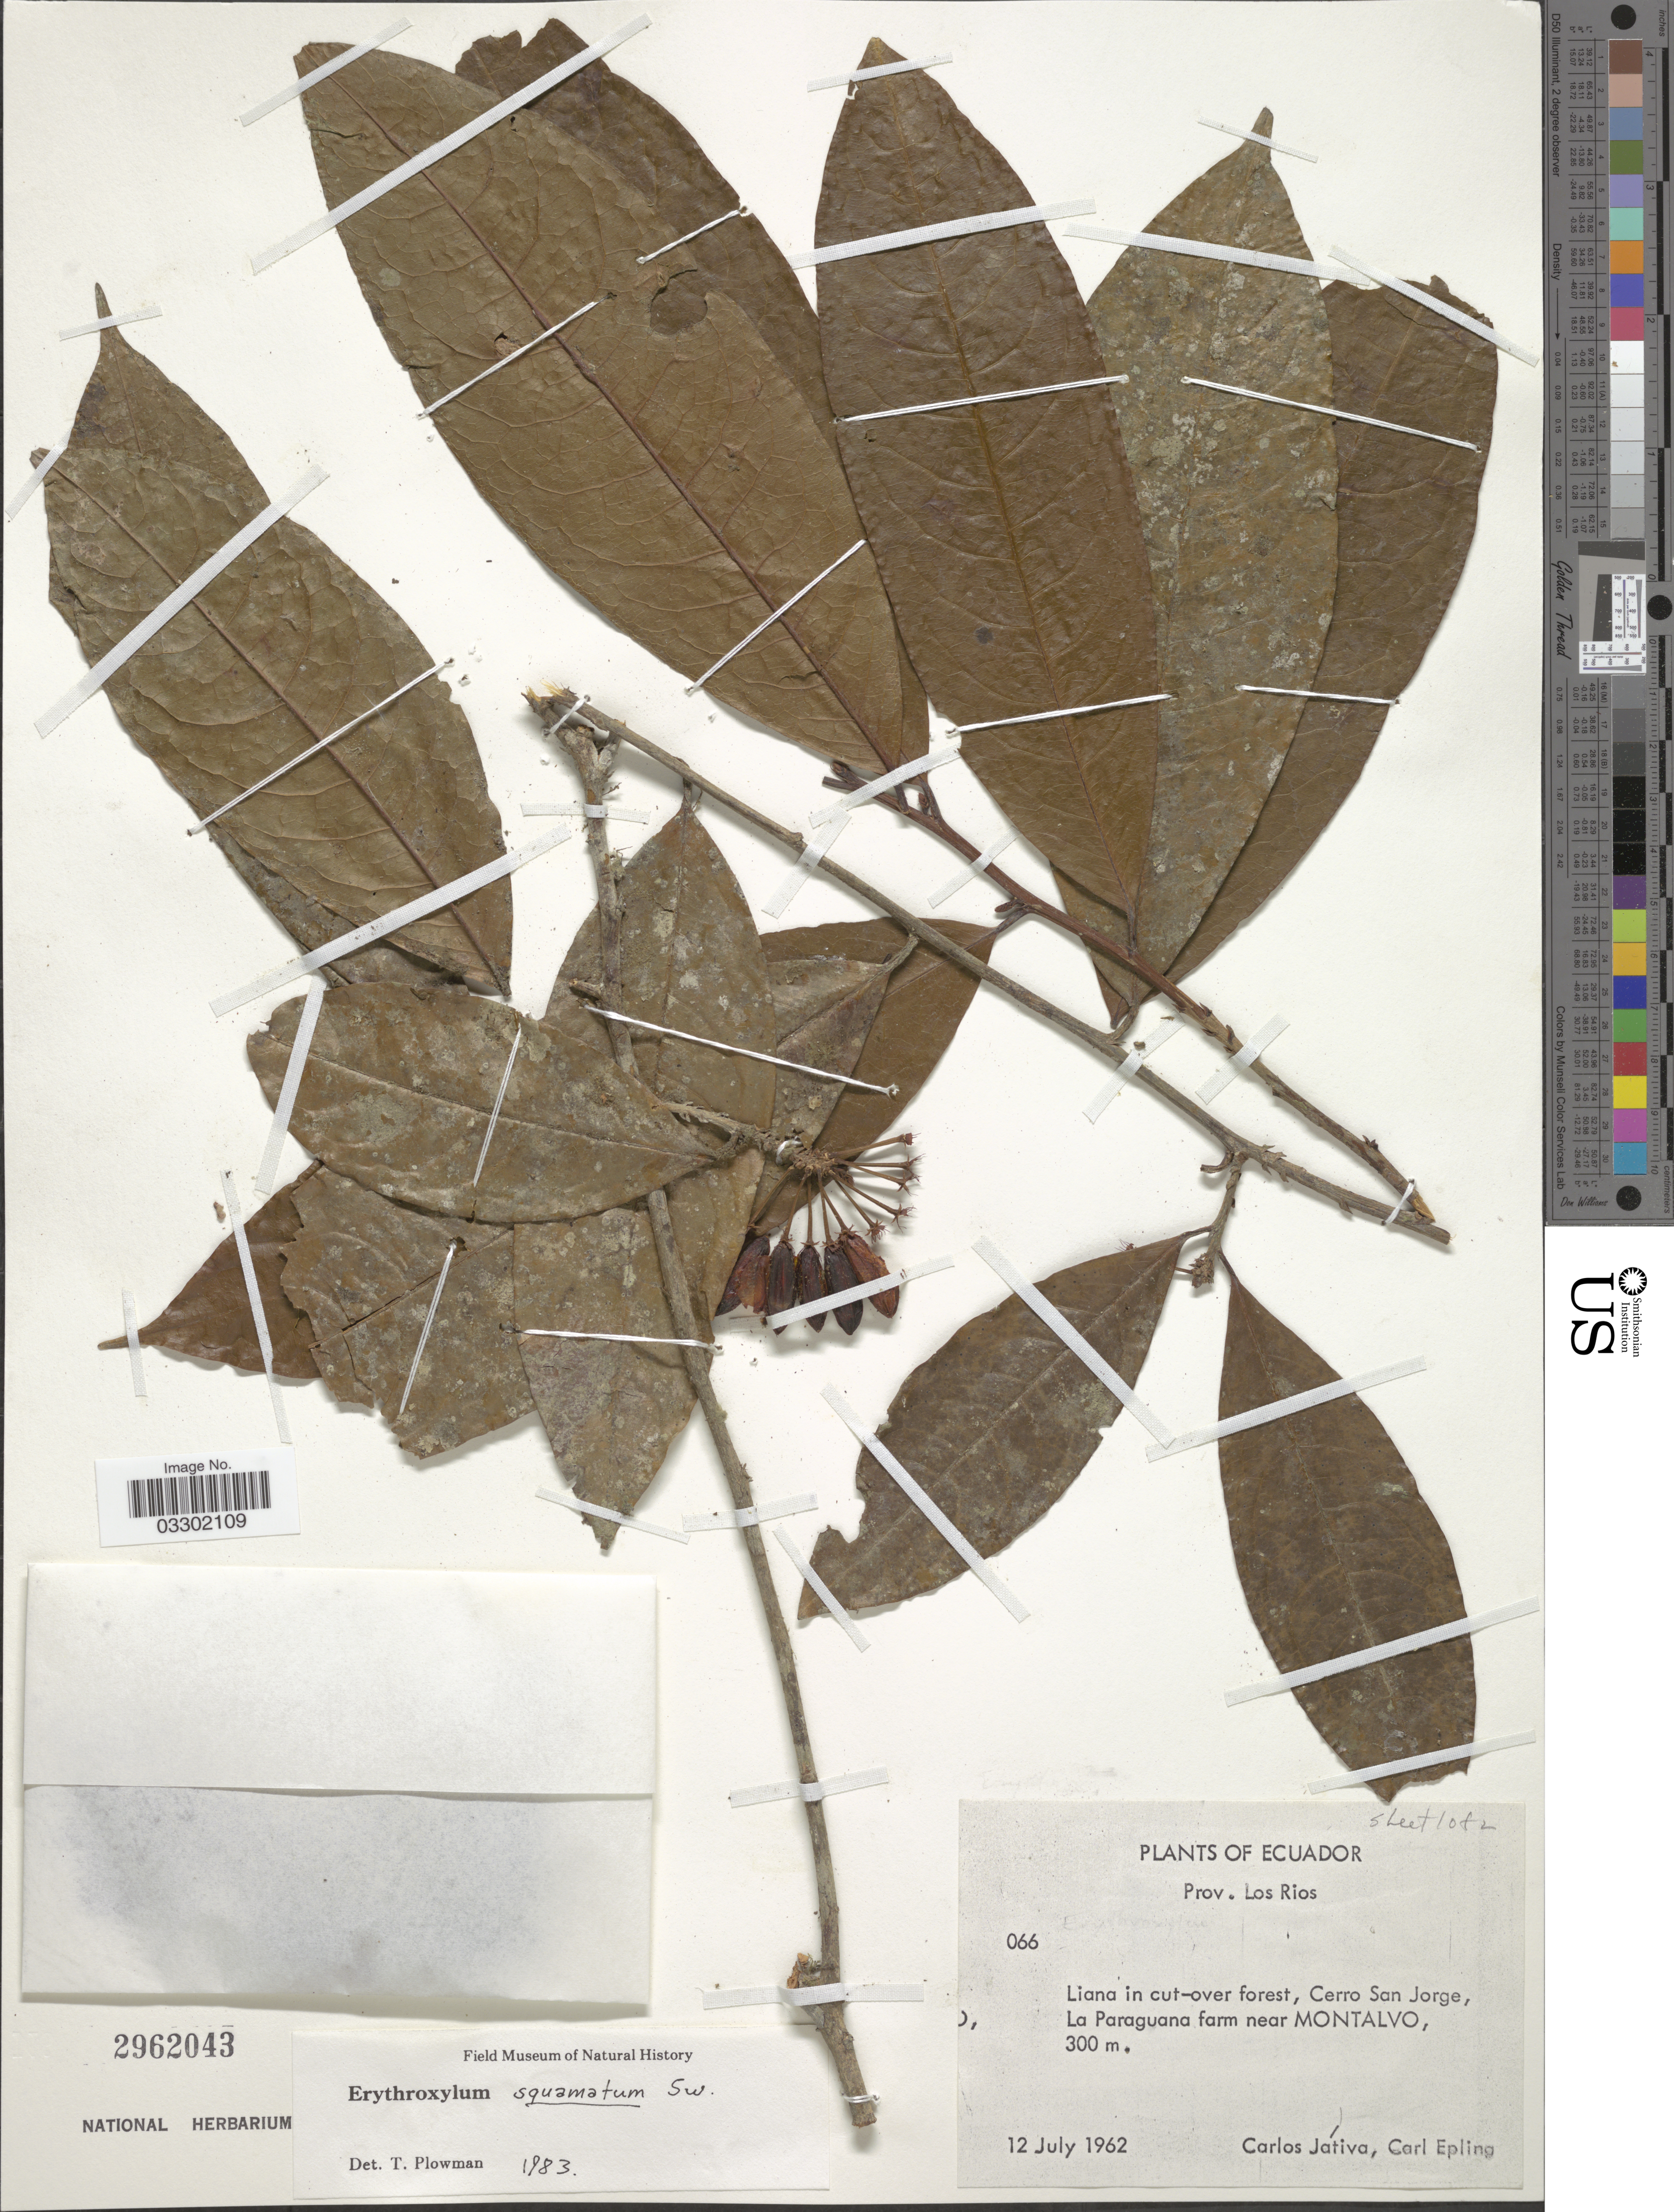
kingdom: Plantae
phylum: Tracheophyta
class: Magnoliopsida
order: Malpighiales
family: Erythroxylaceae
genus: Erythroxylum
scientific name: Erythroxylum squamatum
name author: Sw.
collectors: C. D. Játiva & C. C. Epling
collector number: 066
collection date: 1962-07-12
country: Ecuador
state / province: Los Ríos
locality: Cerro San Jorge, La Paraguana farm near Montalvo.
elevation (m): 300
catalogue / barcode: US 2962043